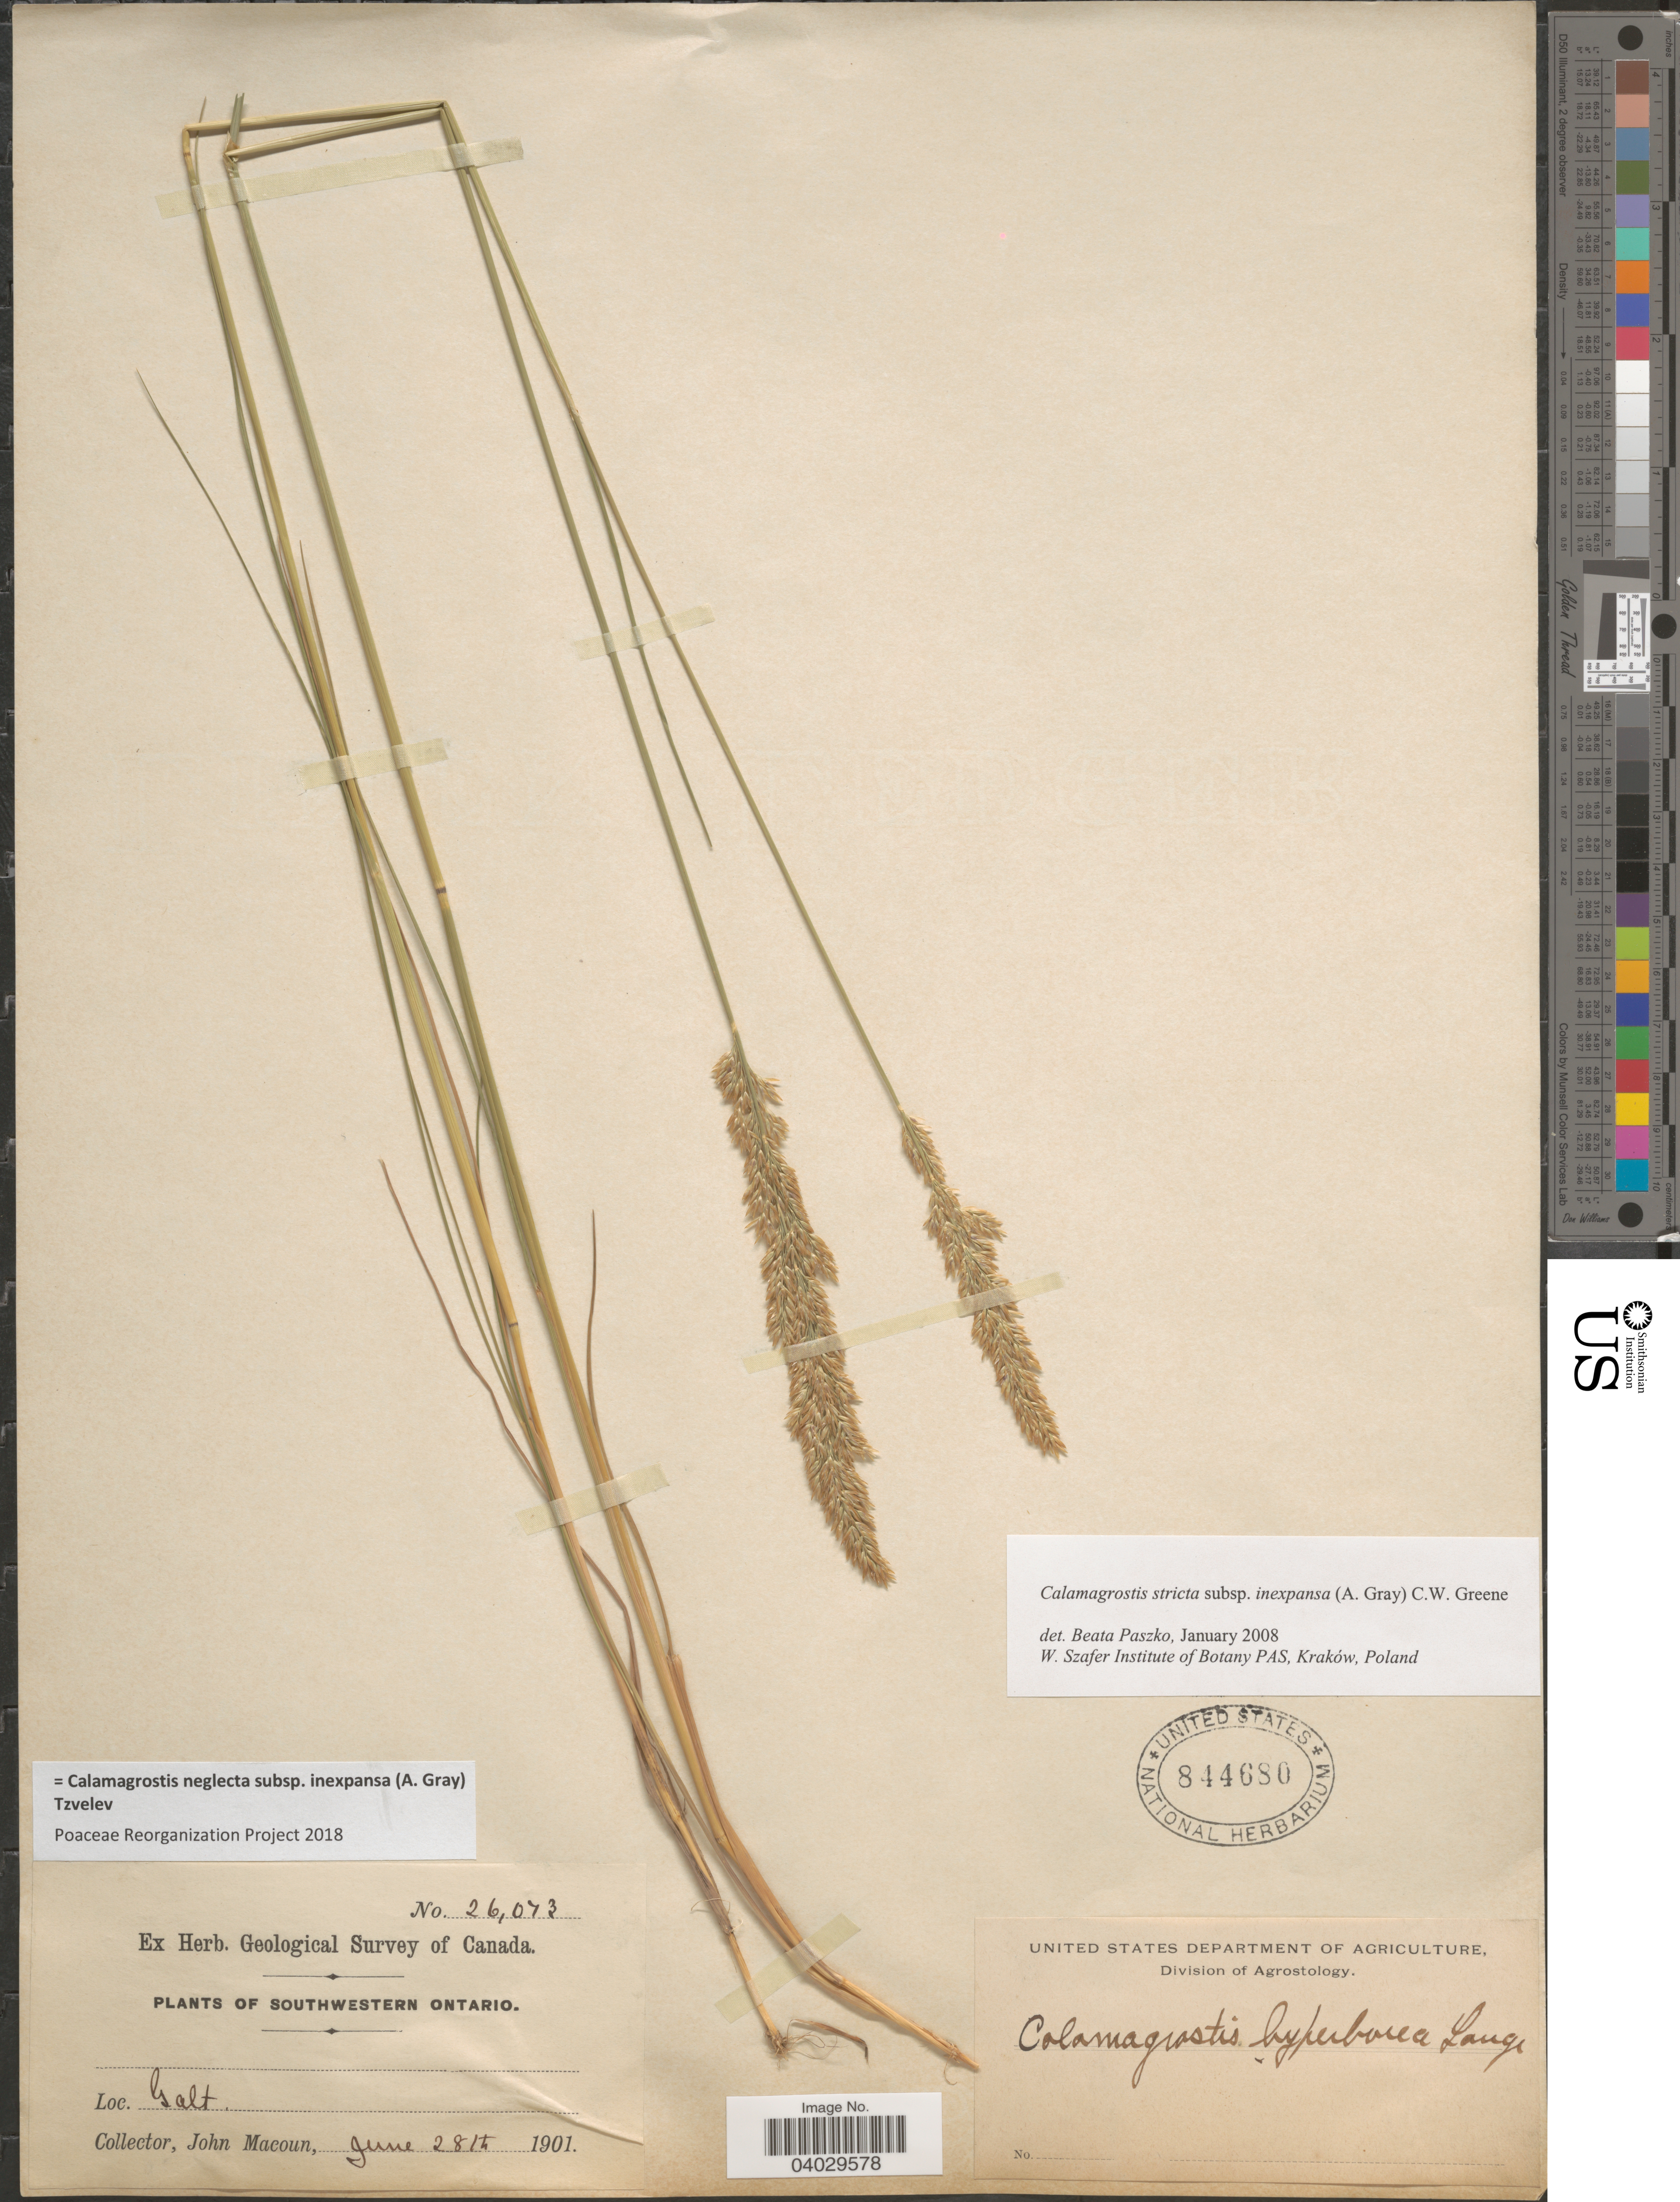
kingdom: Plantae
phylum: Tracheophyta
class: Liliopsida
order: Poales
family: Poaceae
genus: Calamagrostis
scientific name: Calamagrostis neglecta subsp. inexpansa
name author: (A. Gray) Tzvelev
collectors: J. Macoun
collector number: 26073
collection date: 1901-06-28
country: Canada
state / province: Ontario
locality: Southwestern Ontario. Galt.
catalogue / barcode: US 844680